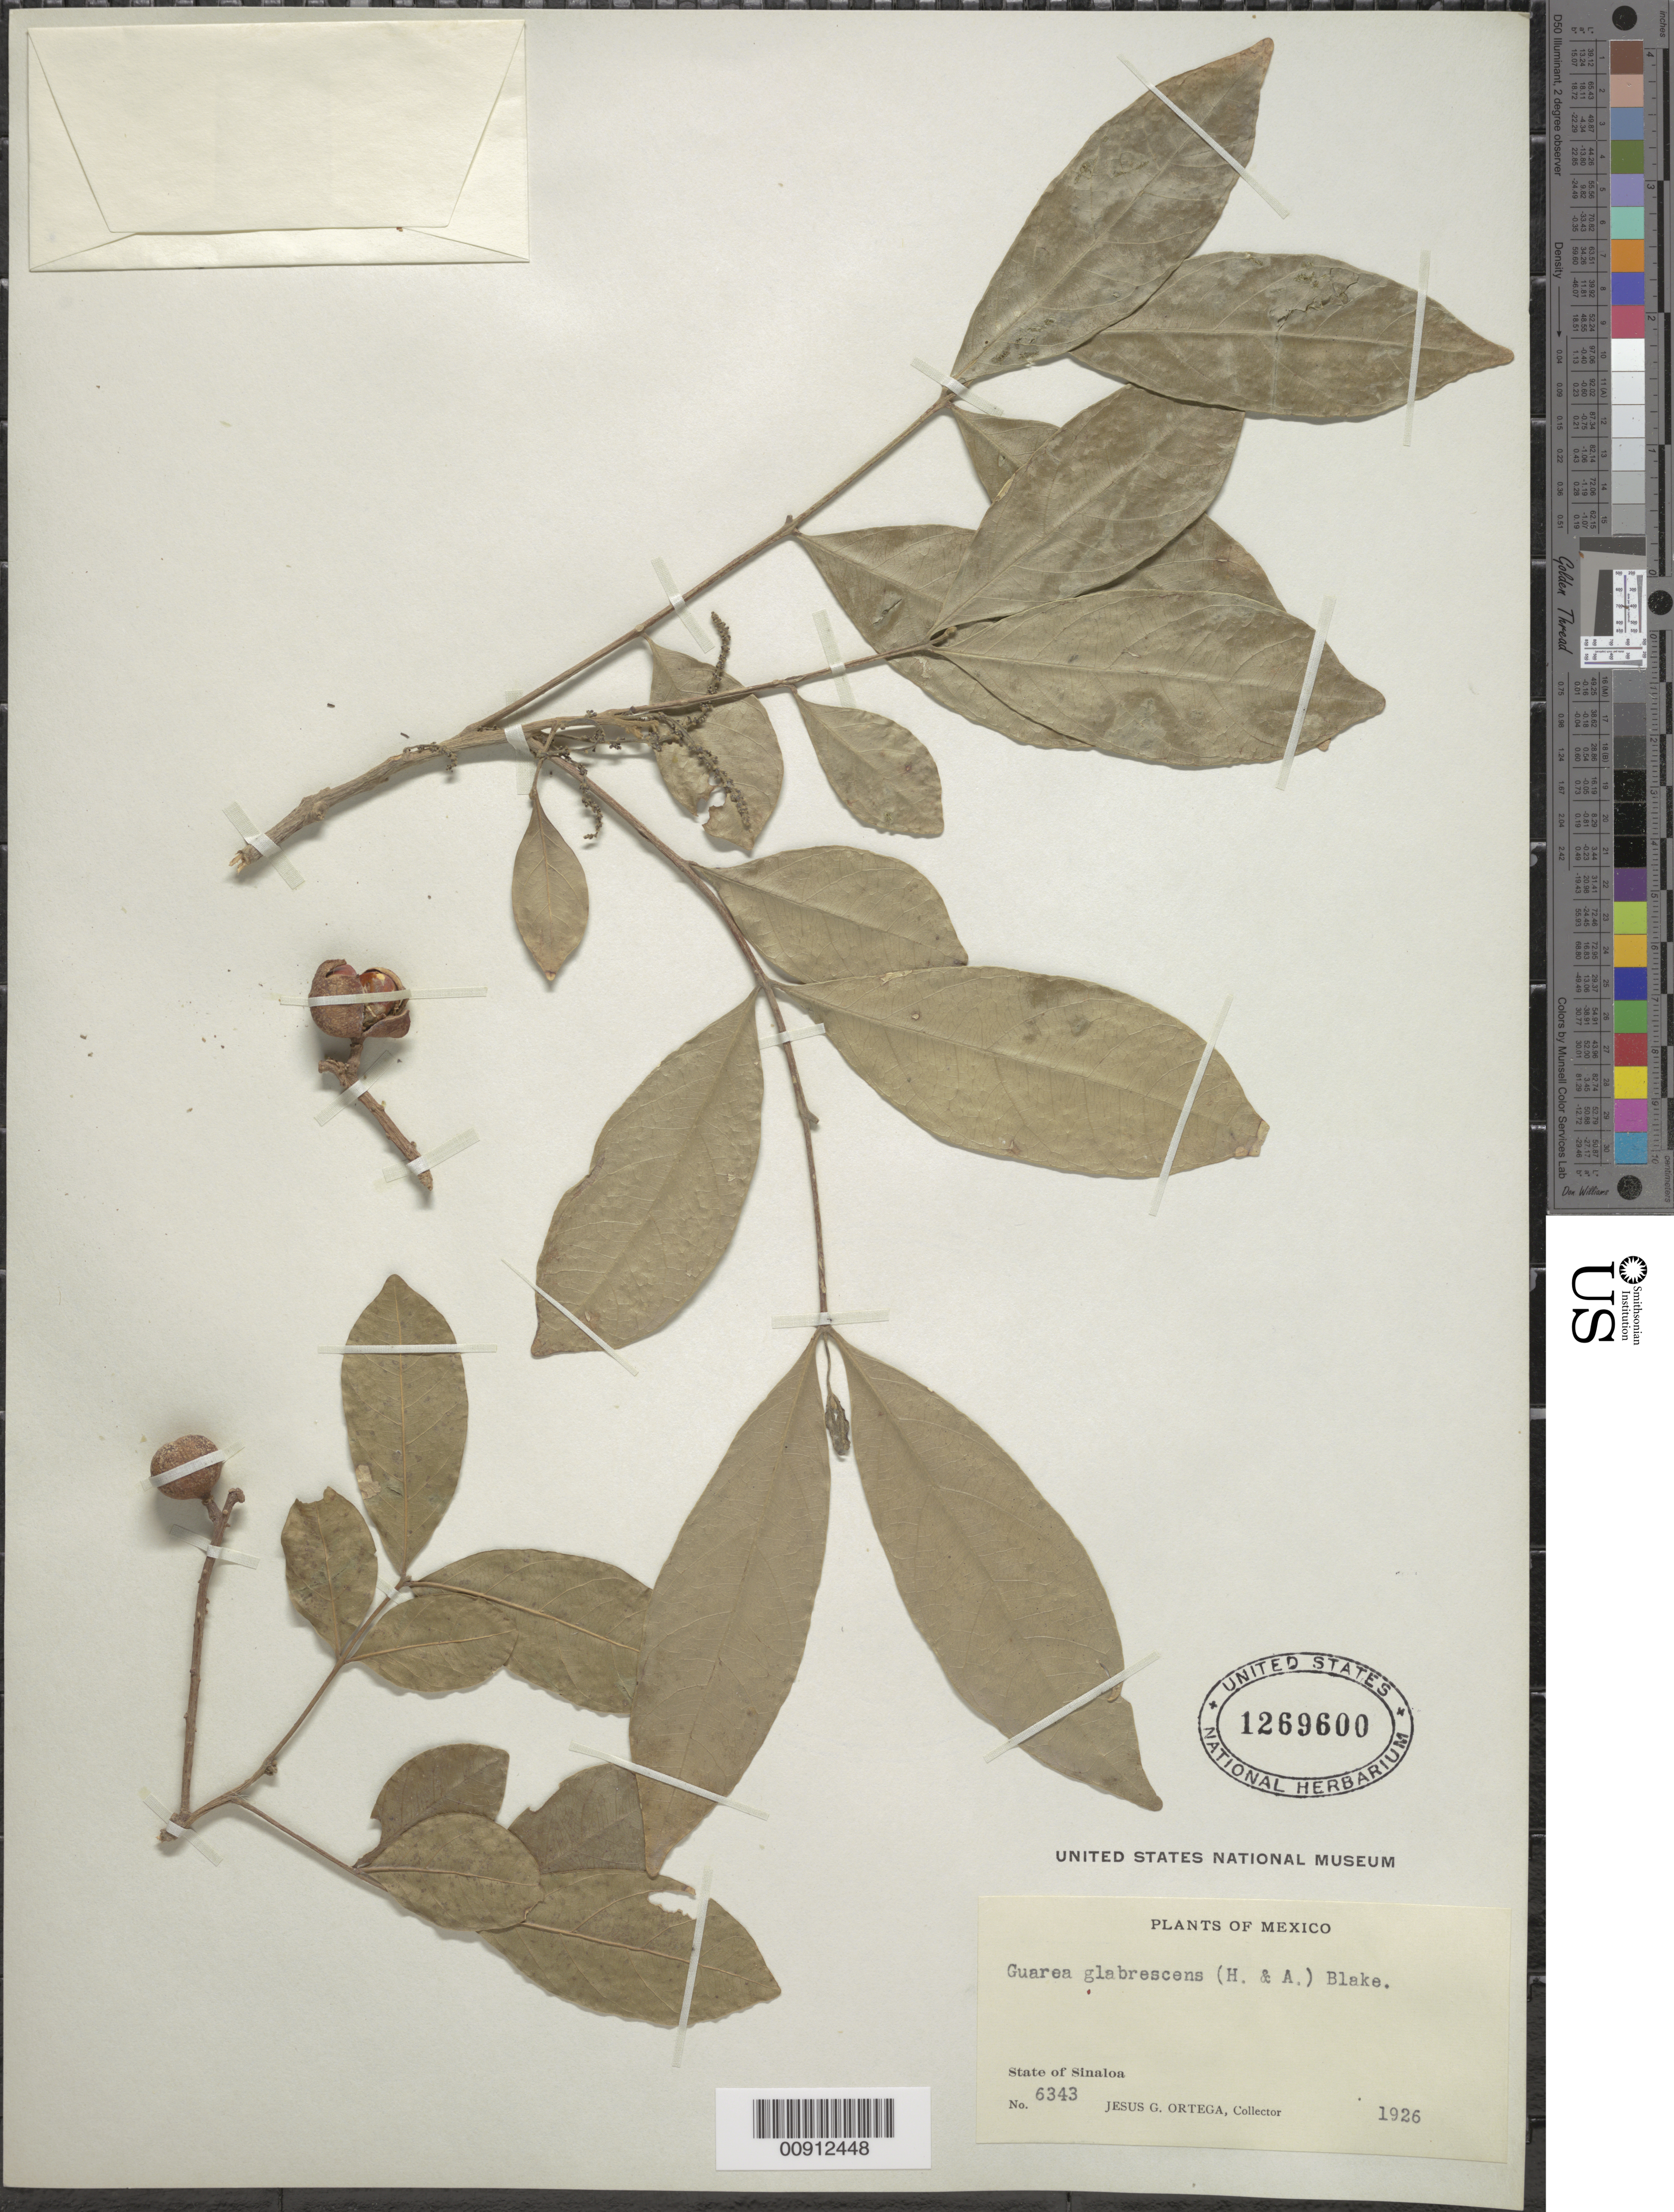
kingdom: Plantae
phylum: Tracheophyta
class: Magnoliopsida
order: Sapindales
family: Meliaceae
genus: Guarea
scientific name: Guarea glabrescens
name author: (Hook.) S.F. Blake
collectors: J. Ortega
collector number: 6343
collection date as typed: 1926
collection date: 1926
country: Mexico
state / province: Sinaloa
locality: State of Sinaloa.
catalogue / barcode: US 1269600